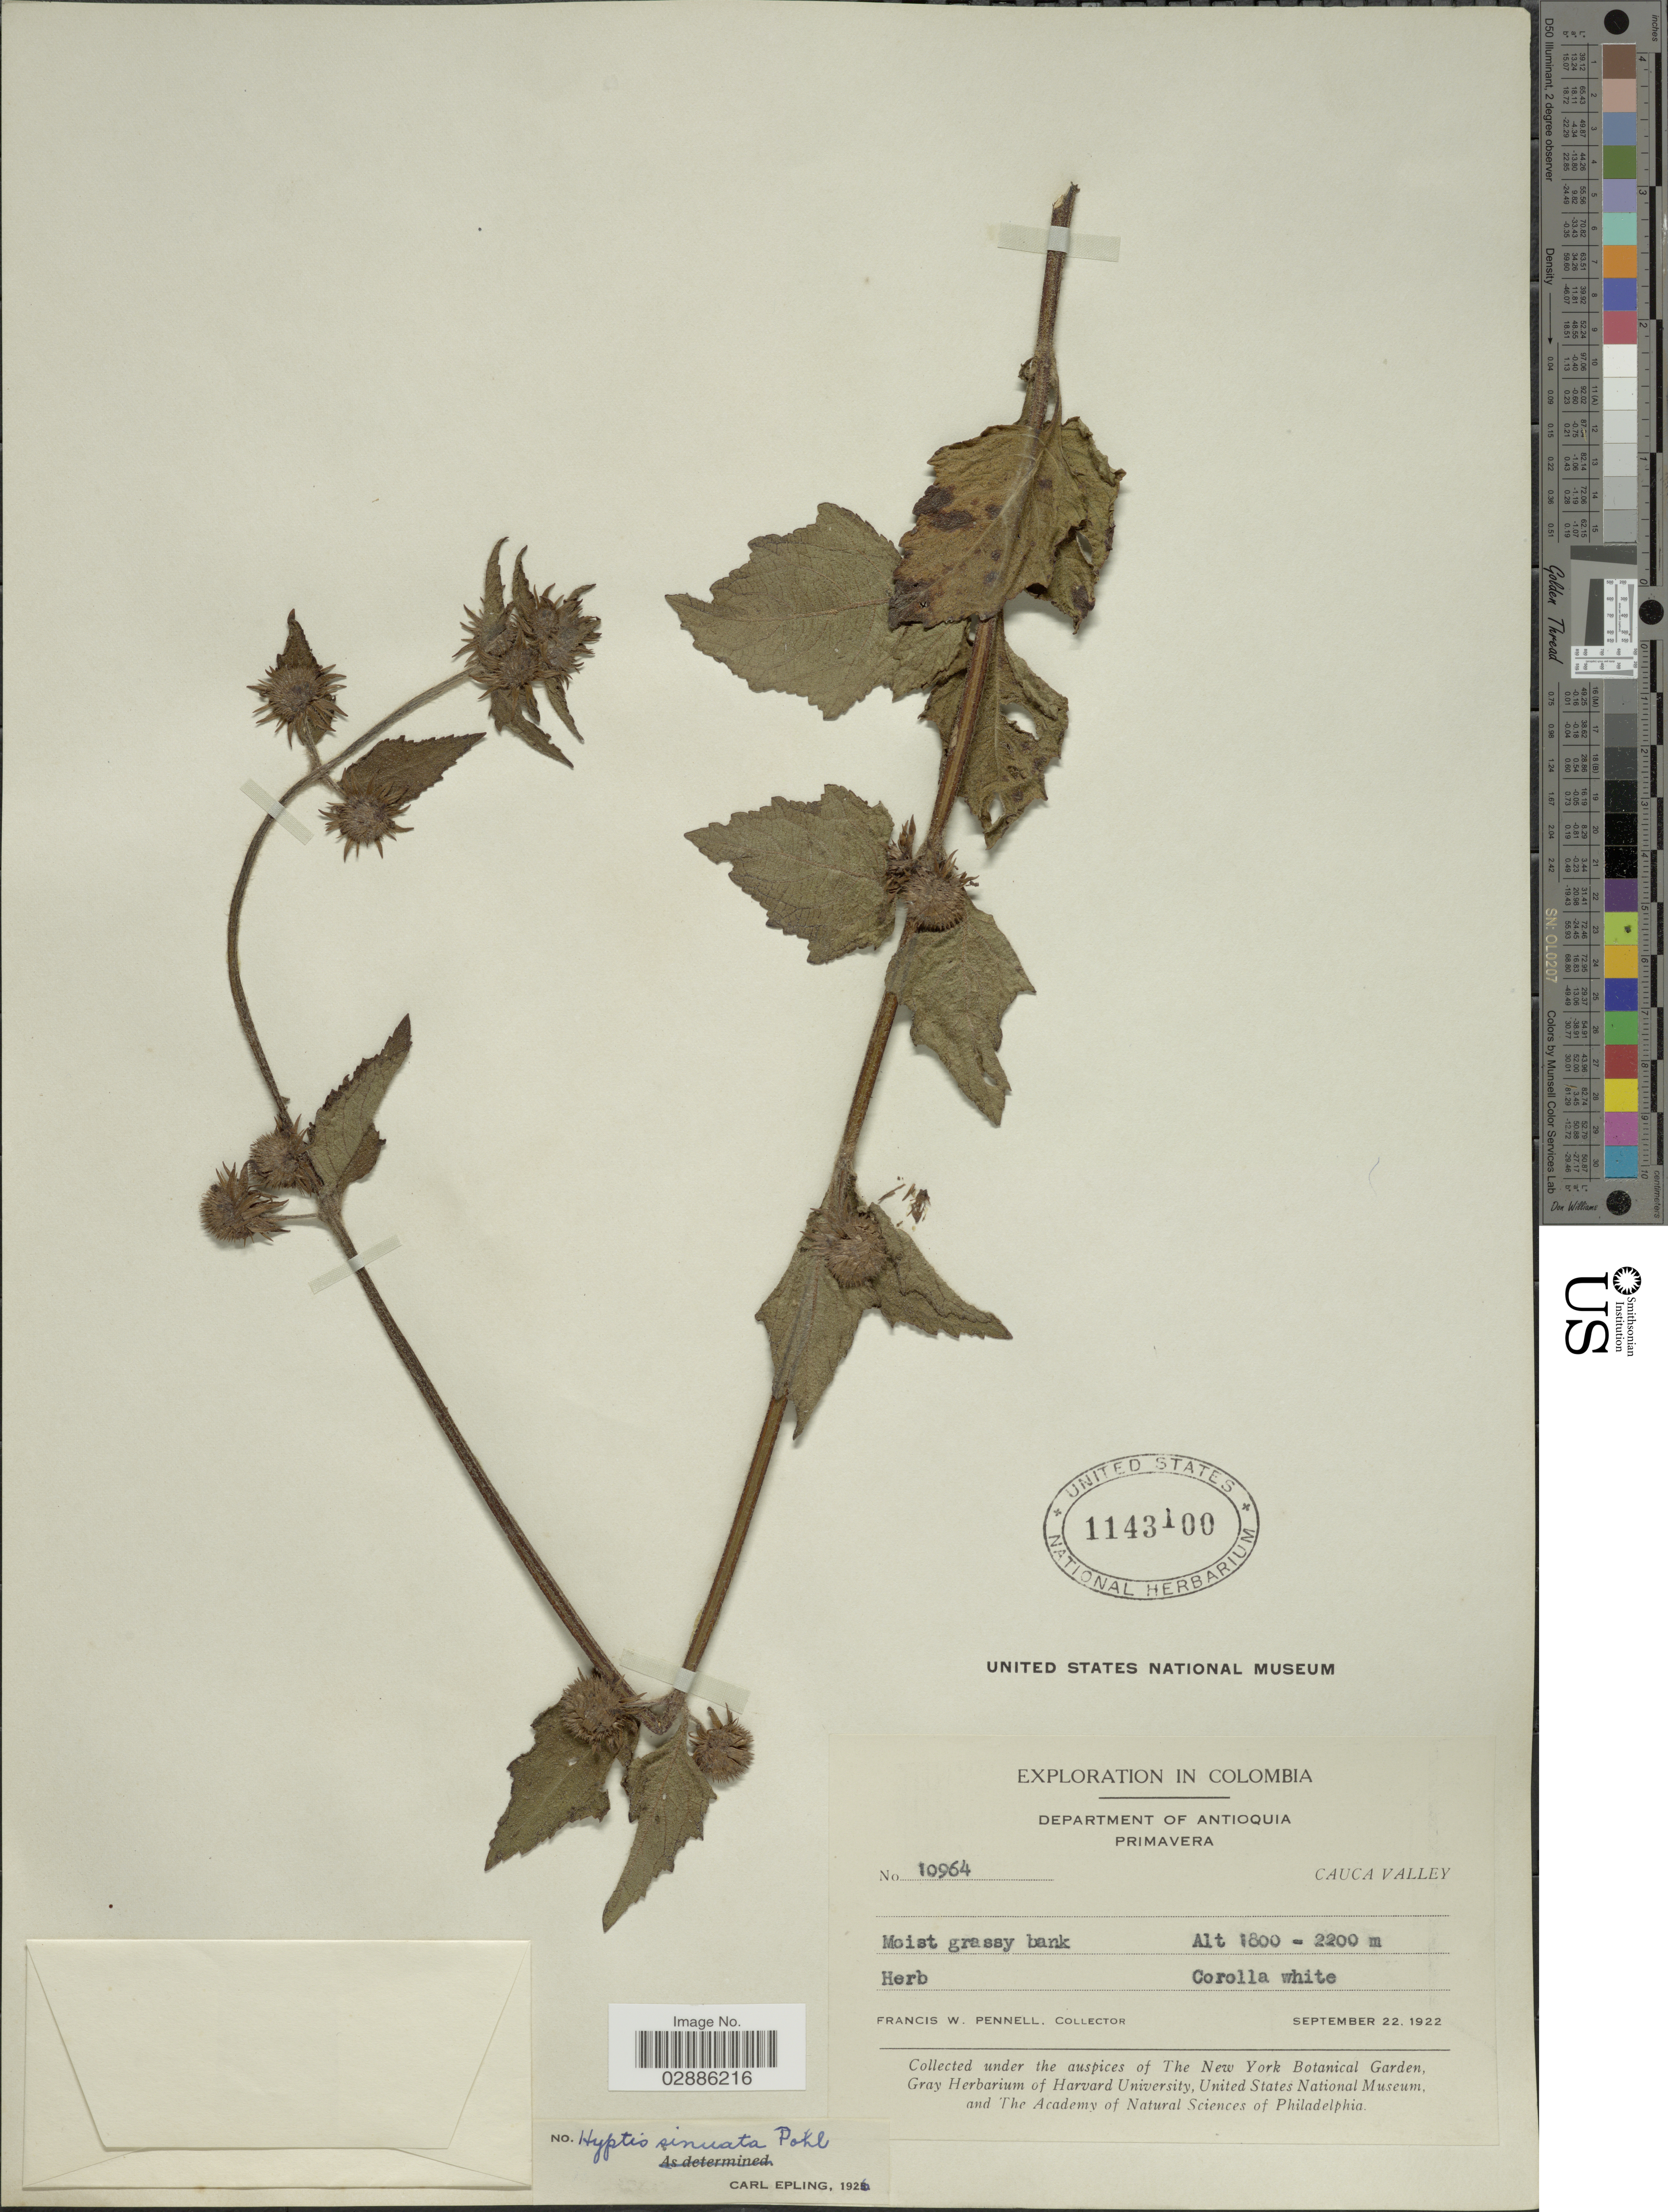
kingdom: Plantae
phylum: Tracheophyta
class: Magnoliopsida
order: Lamiales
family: Lamiaceae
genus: Hyptis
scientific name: Hyptis sinuata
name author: Pohl ex Benth.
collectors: F. W. Pennell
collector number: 10964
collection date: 1922-09-22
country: Colombia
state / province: Antioquia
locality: Department of Antioquia, Primavera, Cauca Valley.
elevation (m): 1800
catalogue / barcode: US 1143100